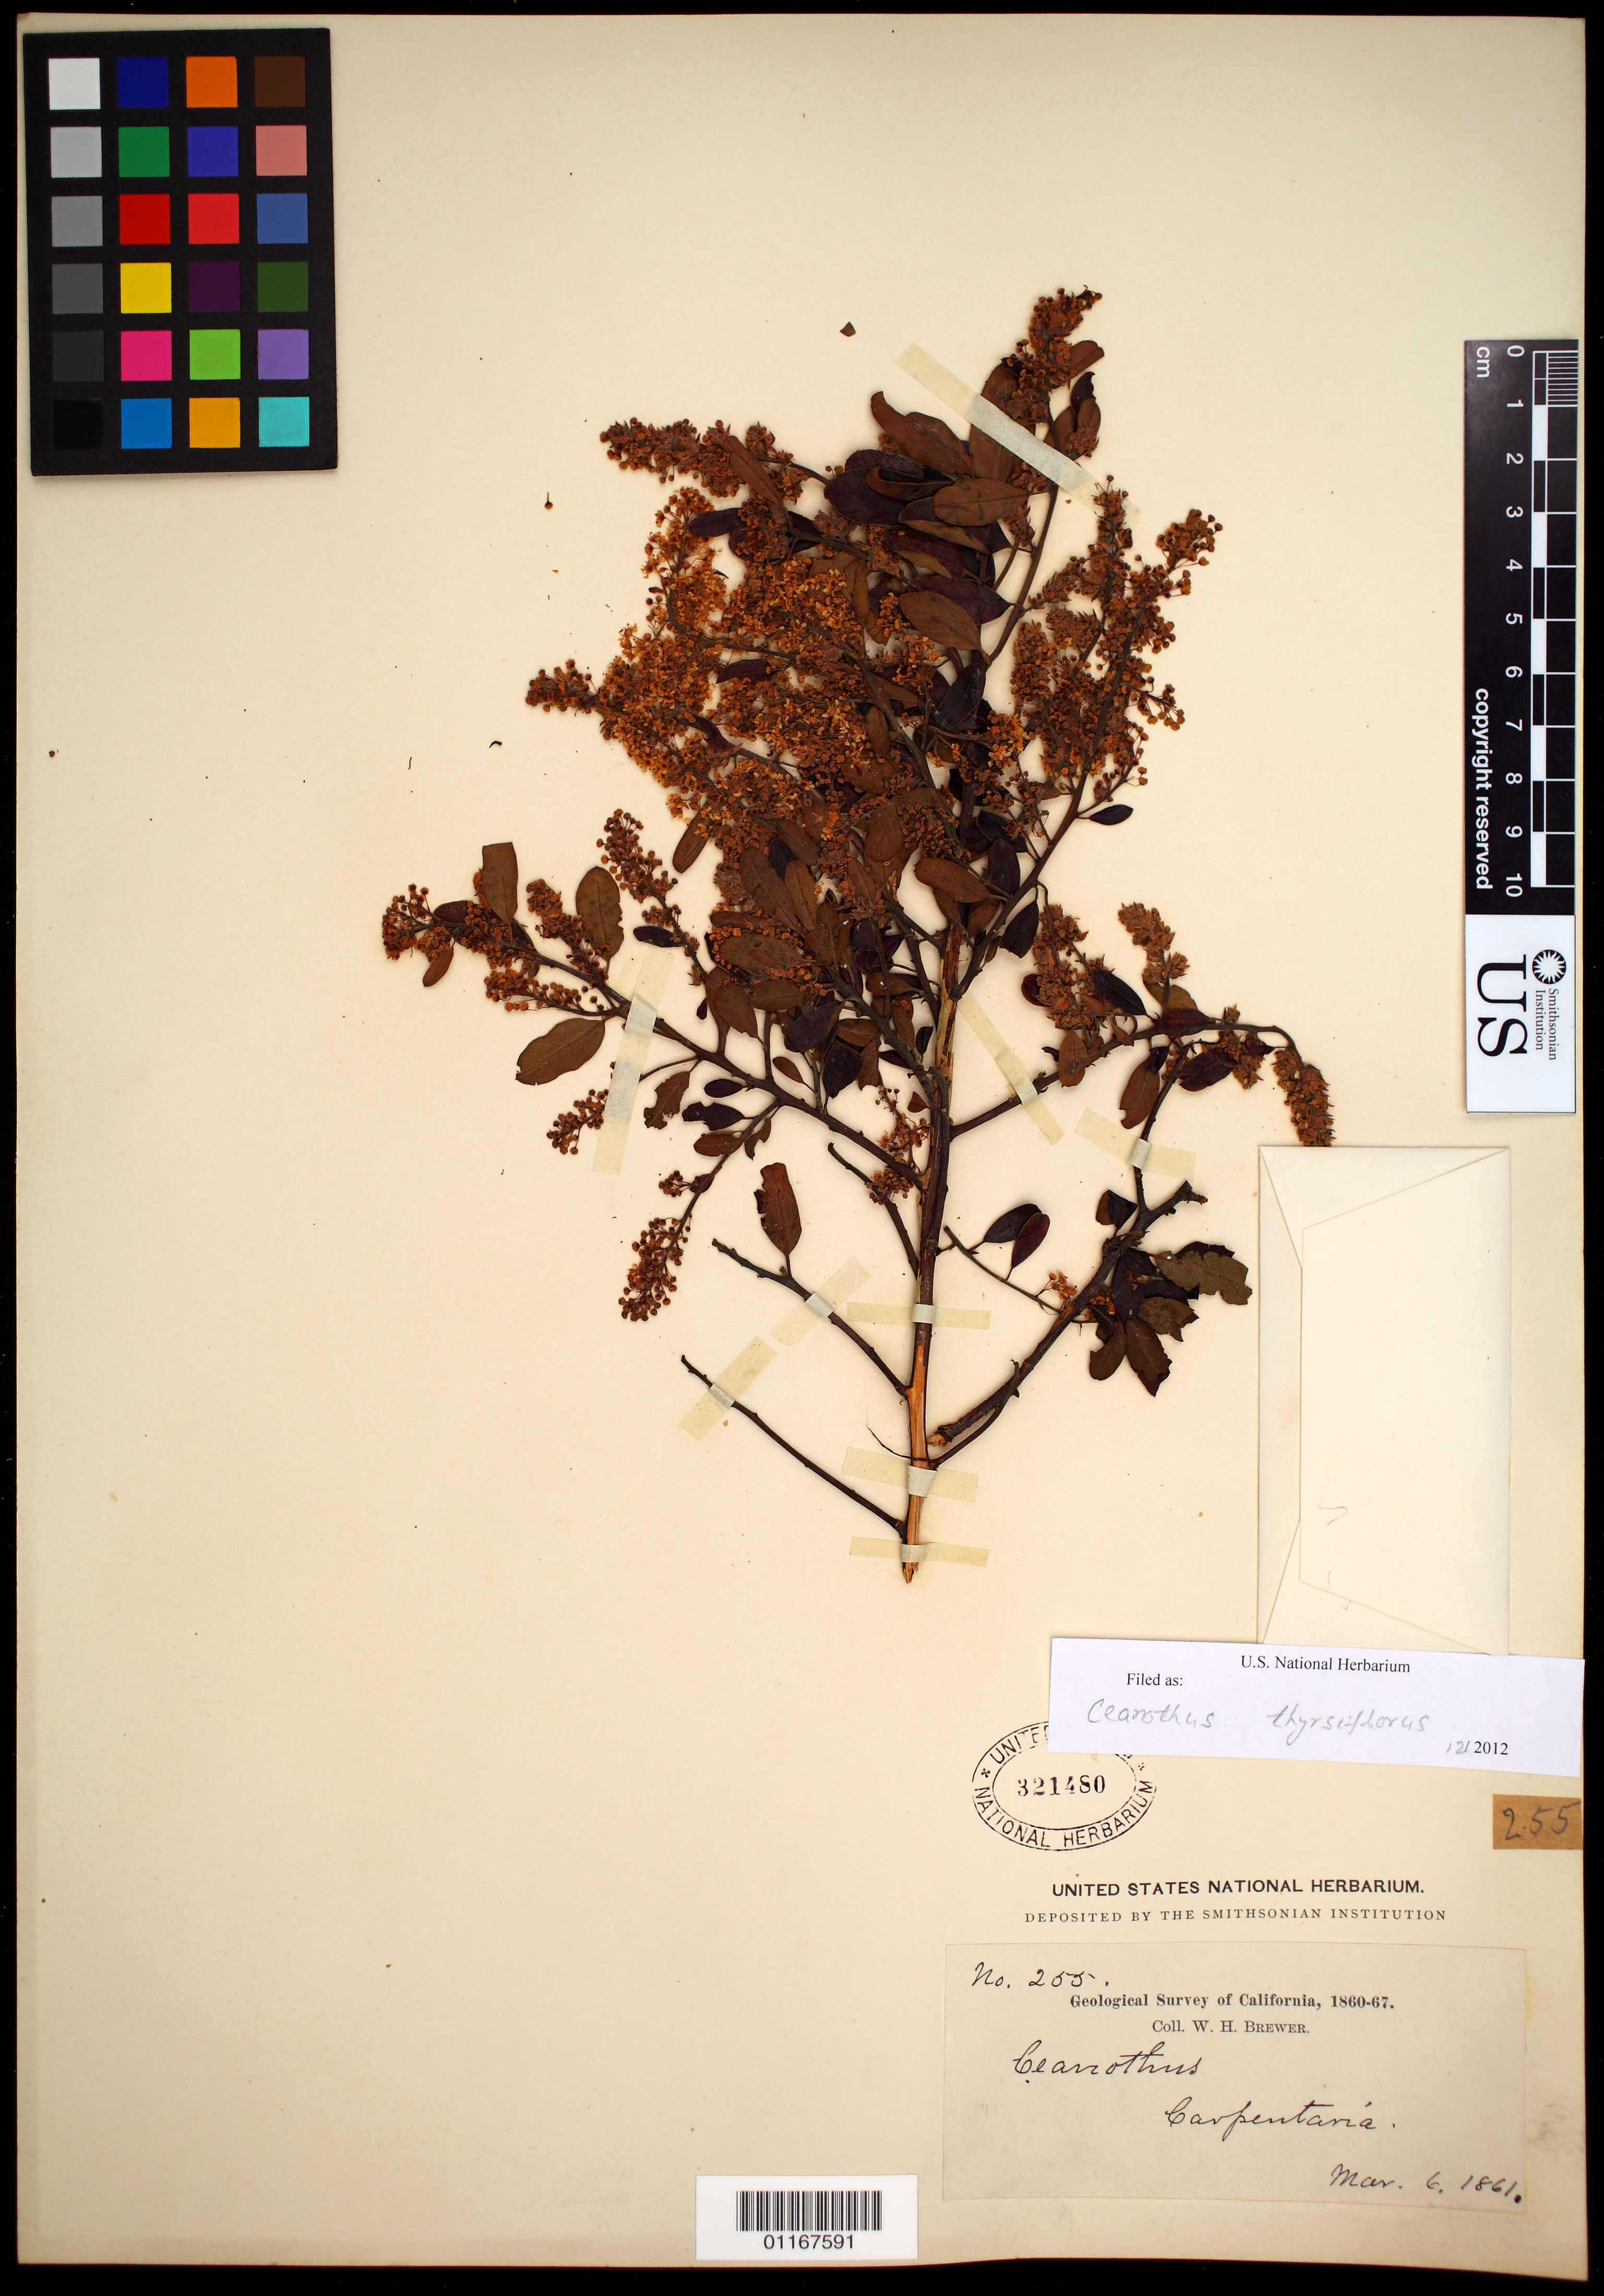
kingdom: Plantae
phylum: Tracheophyta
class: Magnoliopsida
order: Rosales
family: Rhamnaceae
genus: Ceanothus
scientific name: Ceanothus thyrsiflorus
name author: Eschsch.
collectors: W. H. Brewer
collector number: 255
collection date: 1861-03-06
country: United States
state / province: California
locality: Carpentaria.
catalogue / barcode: US 321480